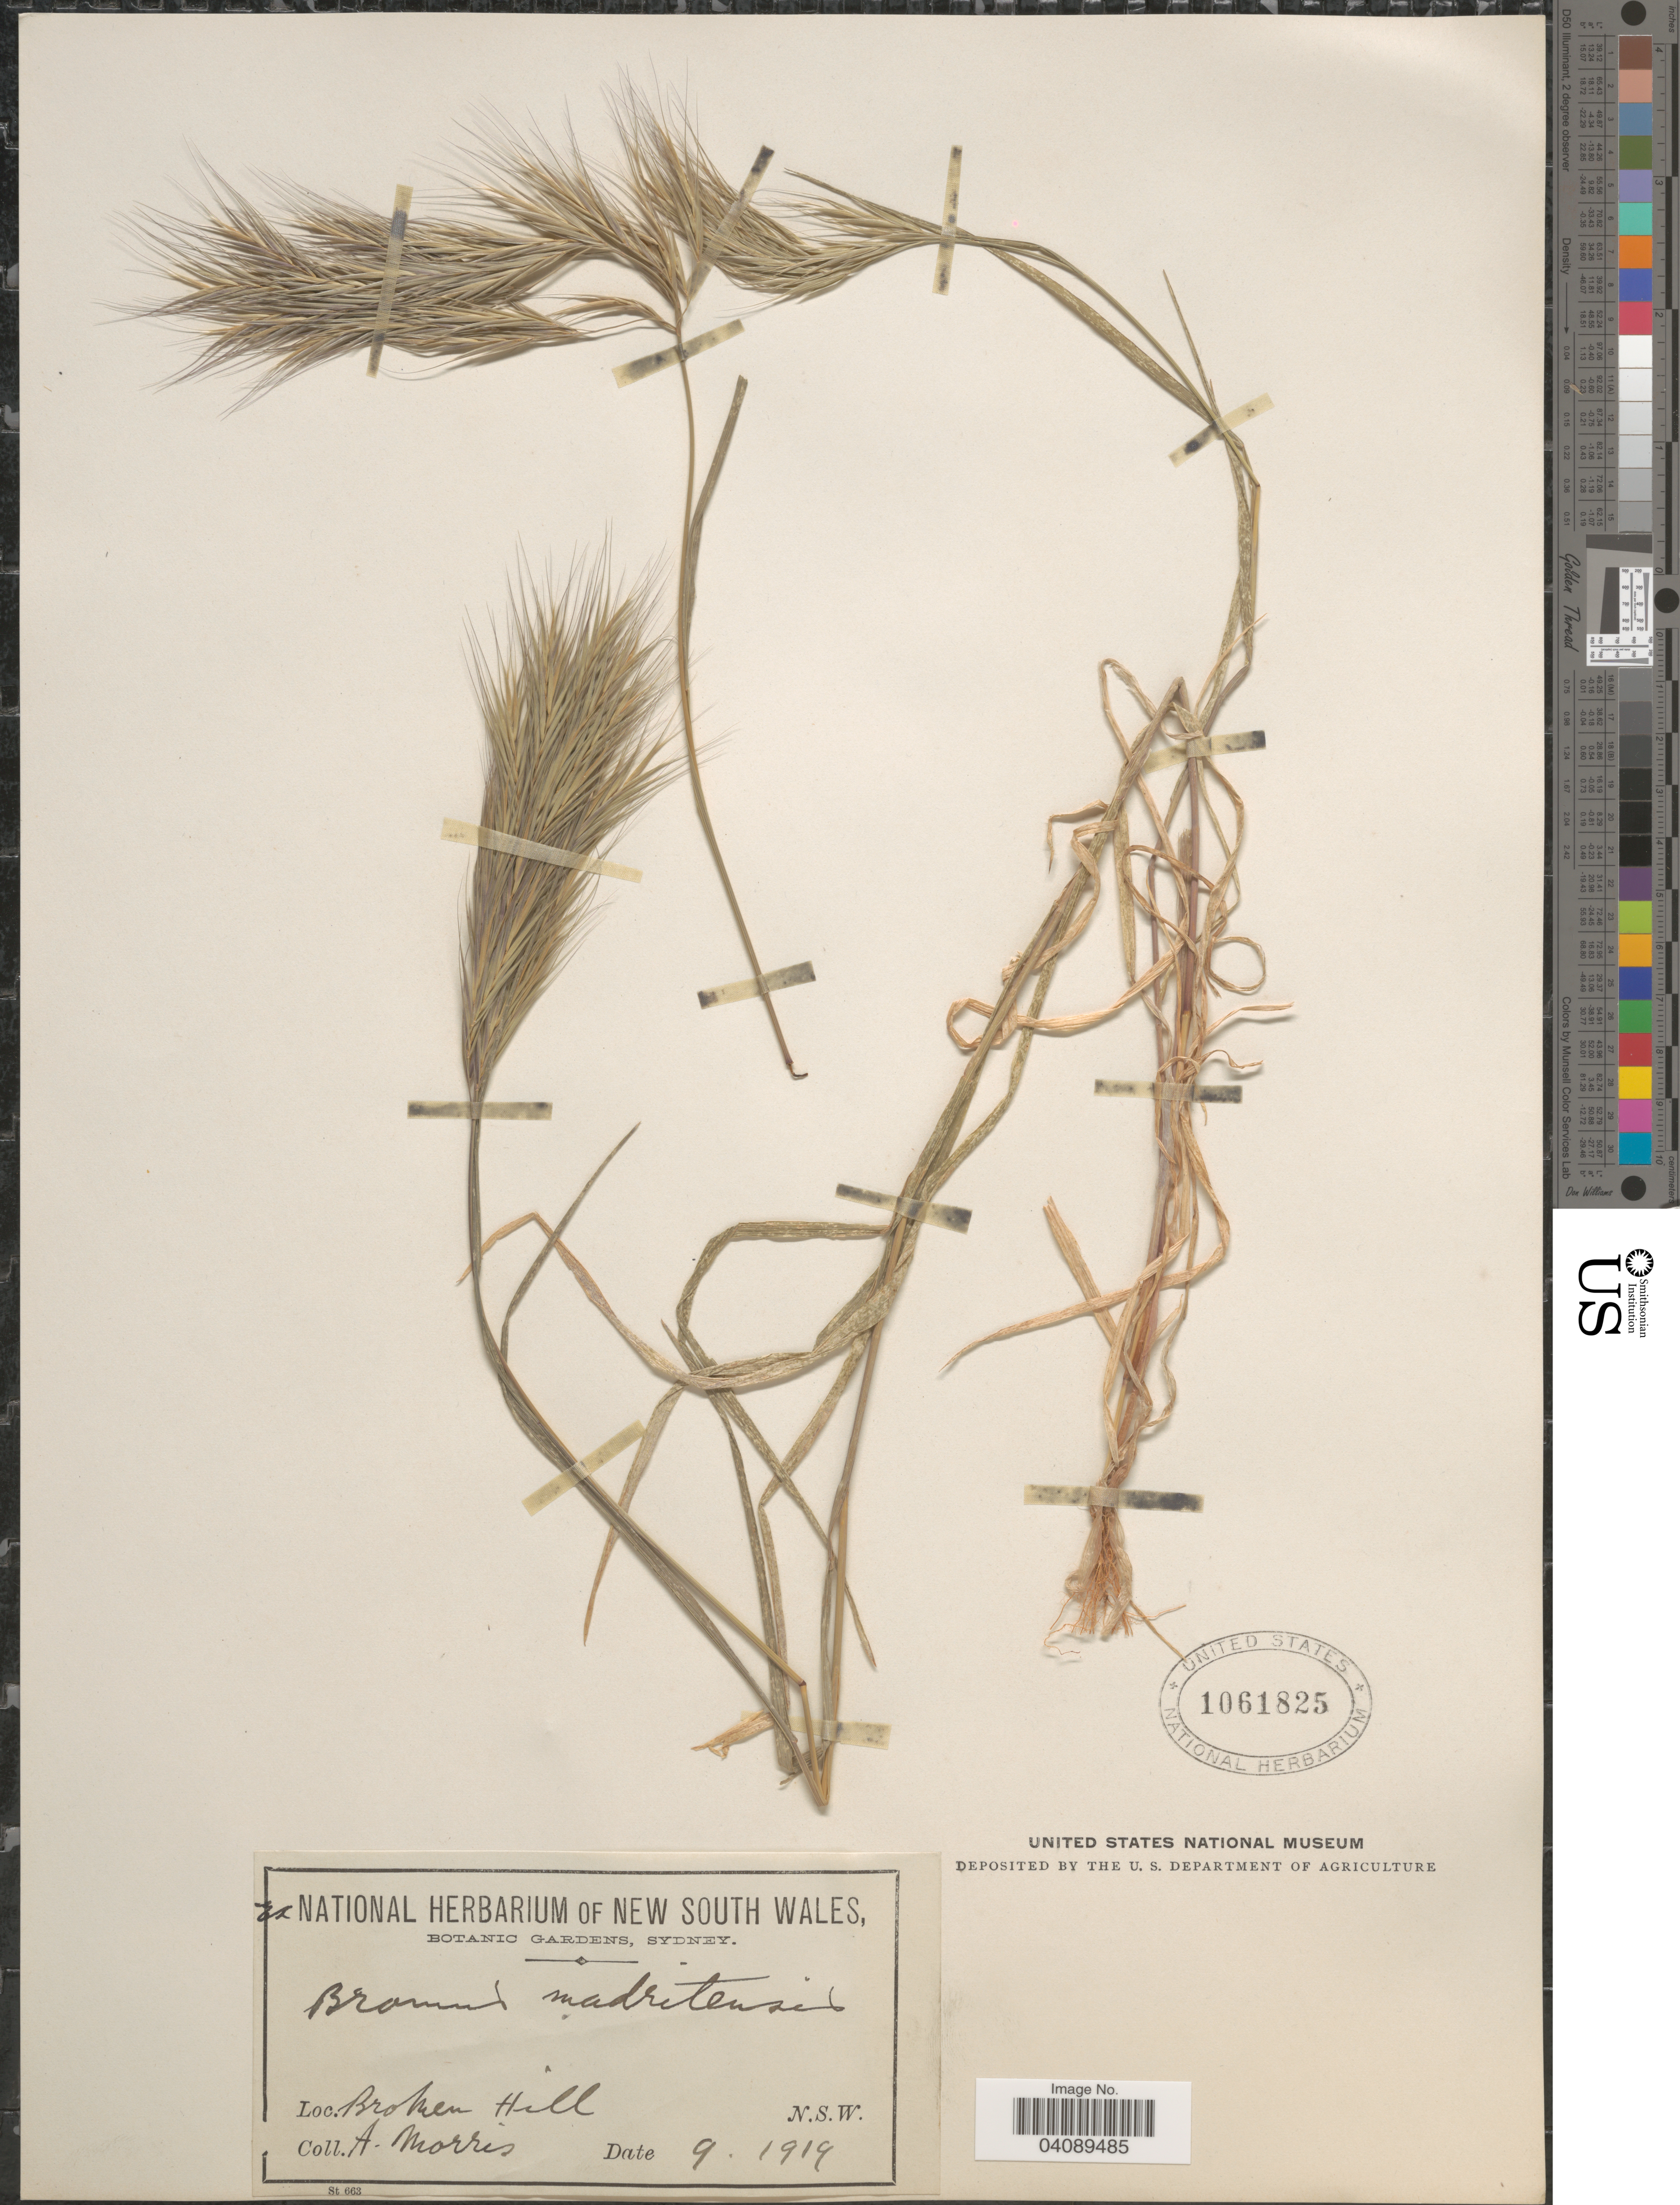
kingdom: Plantae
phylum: Tracheophyta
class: Liliopsida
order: Poales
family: Poaceae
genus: Bromus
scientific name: Bromus madritensis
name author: L.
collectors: A. Morris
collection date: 1919-09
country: Australia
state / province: New South Wales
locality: Broken Hill.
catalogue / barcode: US 1061825